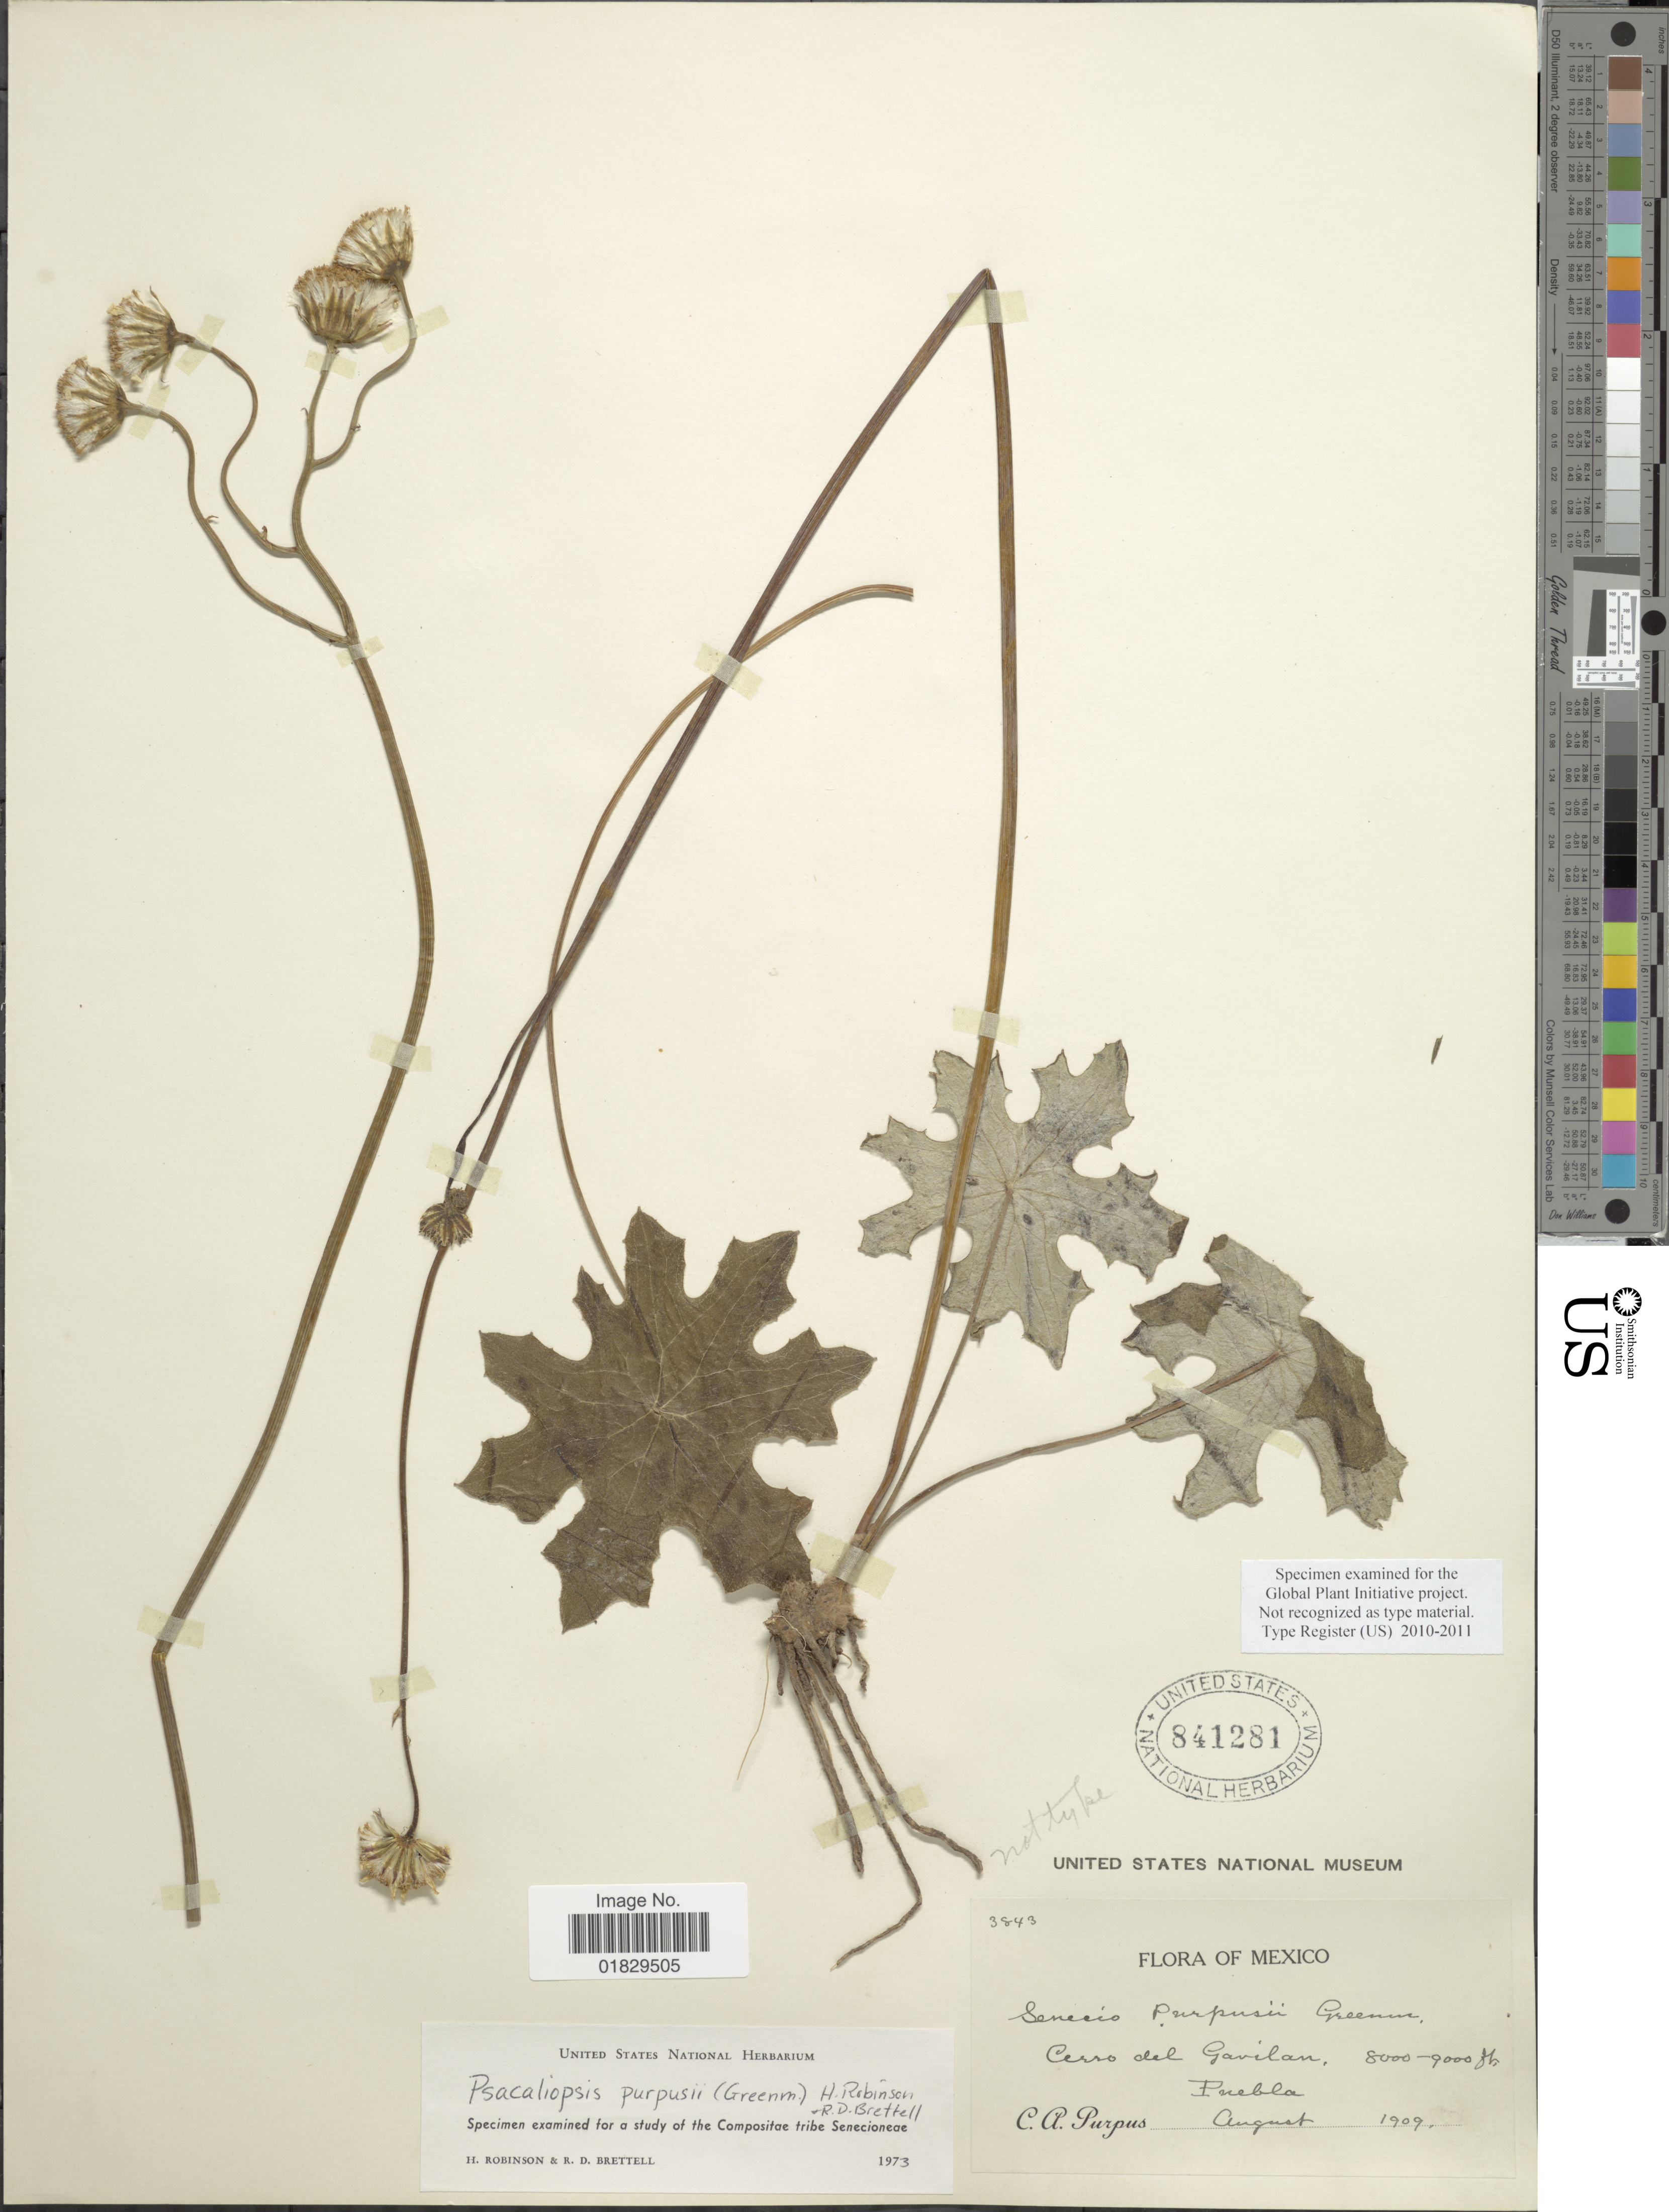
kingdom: Plantae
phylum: Tracheophyta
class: Magnoliopsida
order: Asterales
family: Asteraceae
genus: Psacaliopsis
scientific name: Psacaliopsis purpusii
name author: (Greenm. ex Brandegee) H. Rob. & Brettell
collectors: C. A. Purpus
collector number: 3843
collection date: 1909-08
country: Mexico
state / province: Puebla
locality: Cerro del Gavilan, Puebla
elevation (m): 2438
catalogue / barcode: US 841281